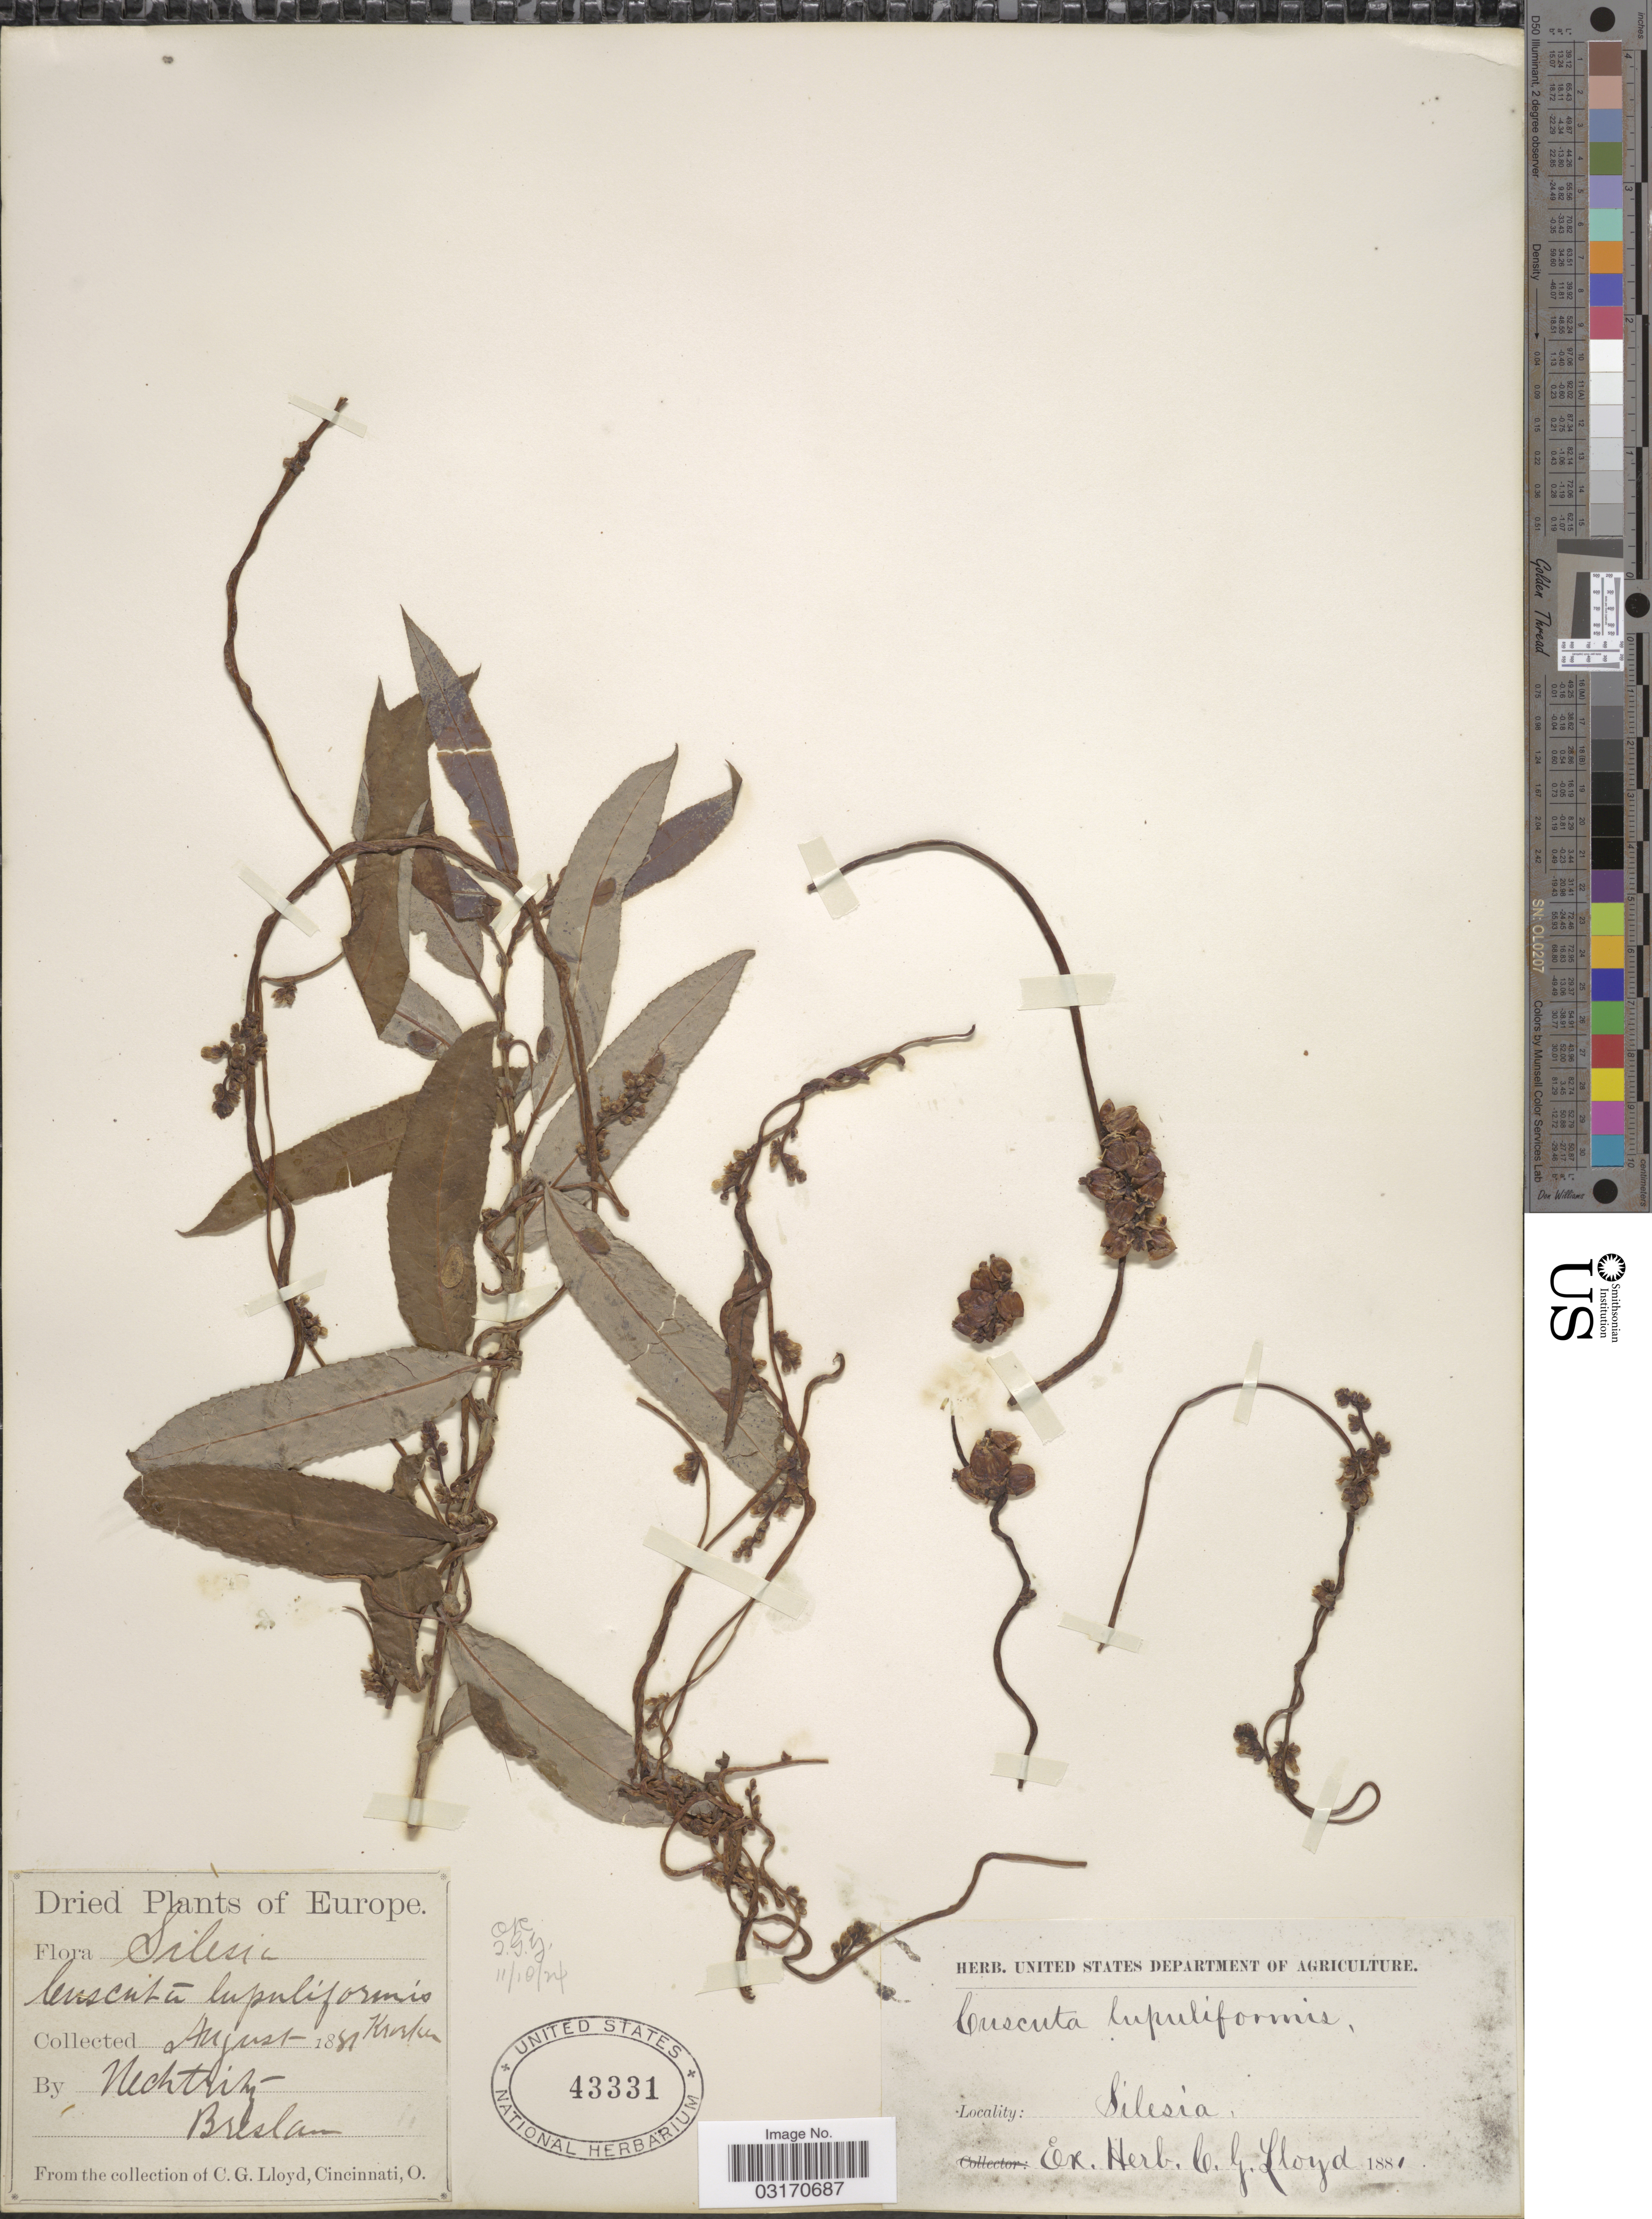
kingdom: Plantae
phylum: Tracheophyta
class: Magnoliopsida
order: Solanales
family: Convolvulaceae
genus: Cuscuta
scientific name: Cuscuta lupuliformis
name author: Krock.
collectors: Uechtritz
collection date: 1881-08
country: Poland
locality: Europe. Breslau. Silesia.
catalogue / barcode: US 43331